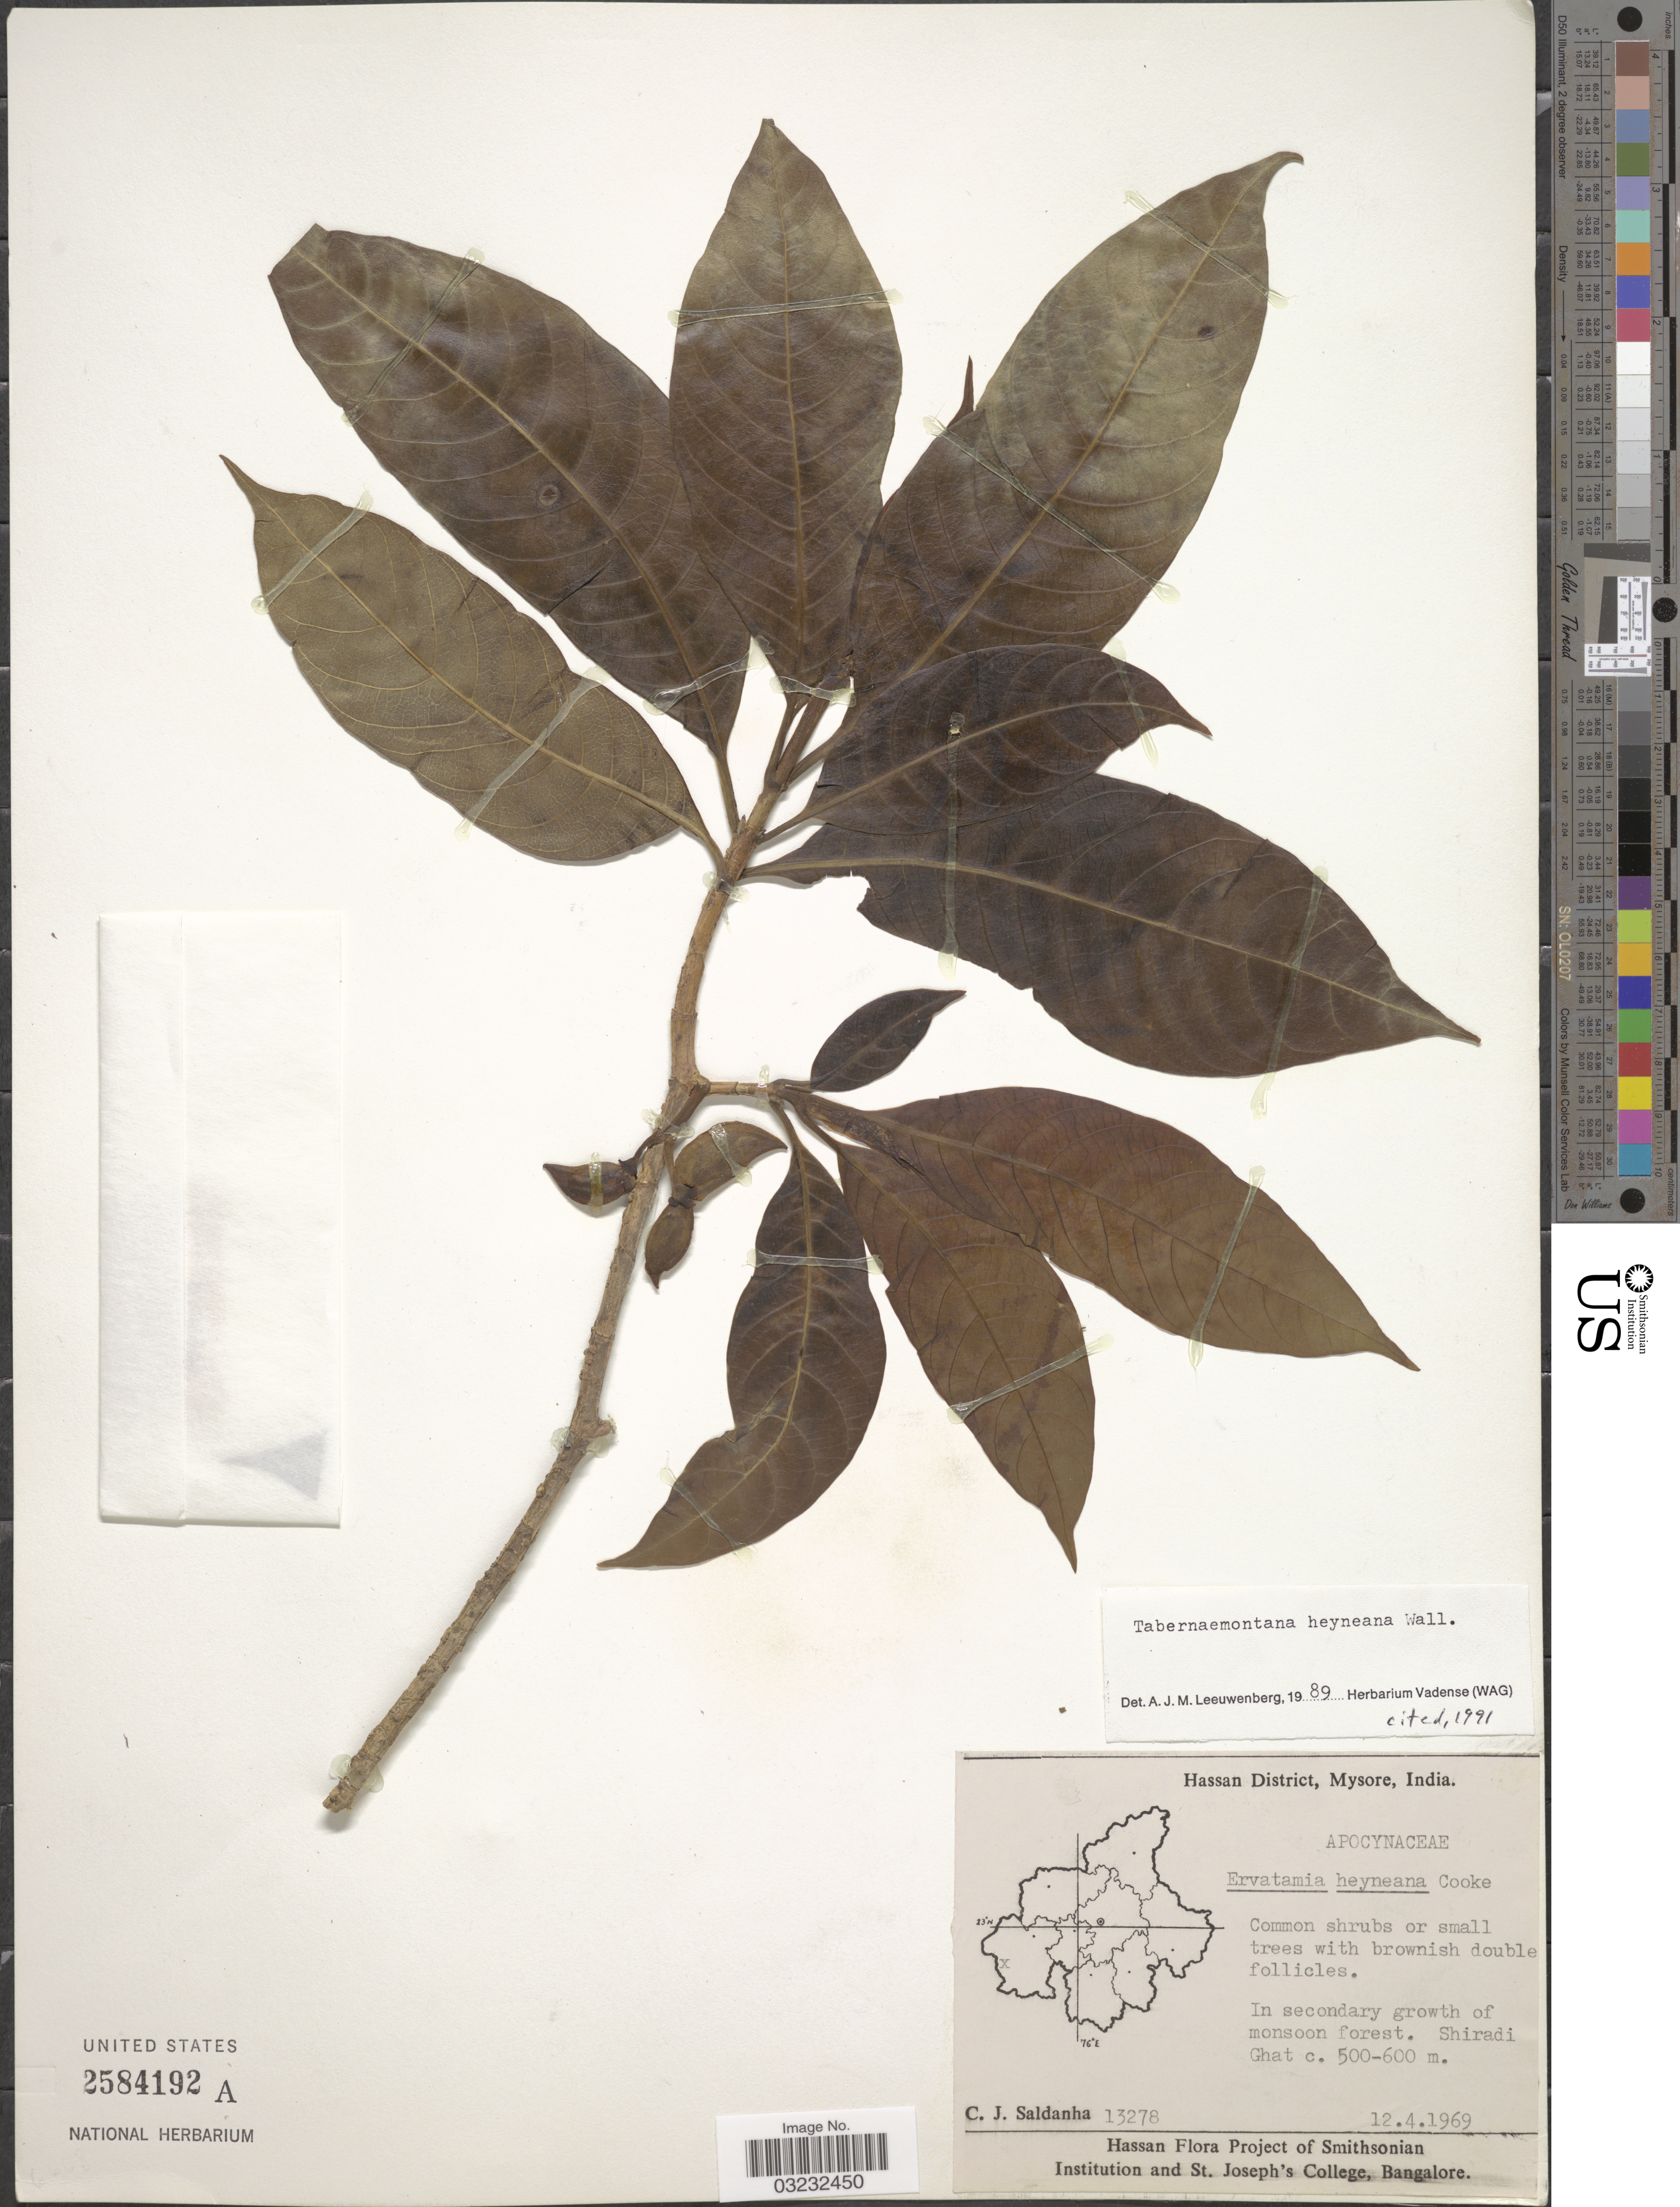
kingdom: Plantae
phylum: Tracheophyta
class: Magnoliopsida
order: Gentianales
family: Apocynaceae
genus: Tabernaemontana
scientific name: Tabernaemontana heyneana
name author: Wall.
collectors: C. J. Saldanha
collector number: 13278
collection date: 1969-04-12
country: India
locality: Hassan District, Mysore, In secondary growth of monsoon forest. Shiradi Ghat.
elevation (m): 500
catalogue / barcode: US 2584192A